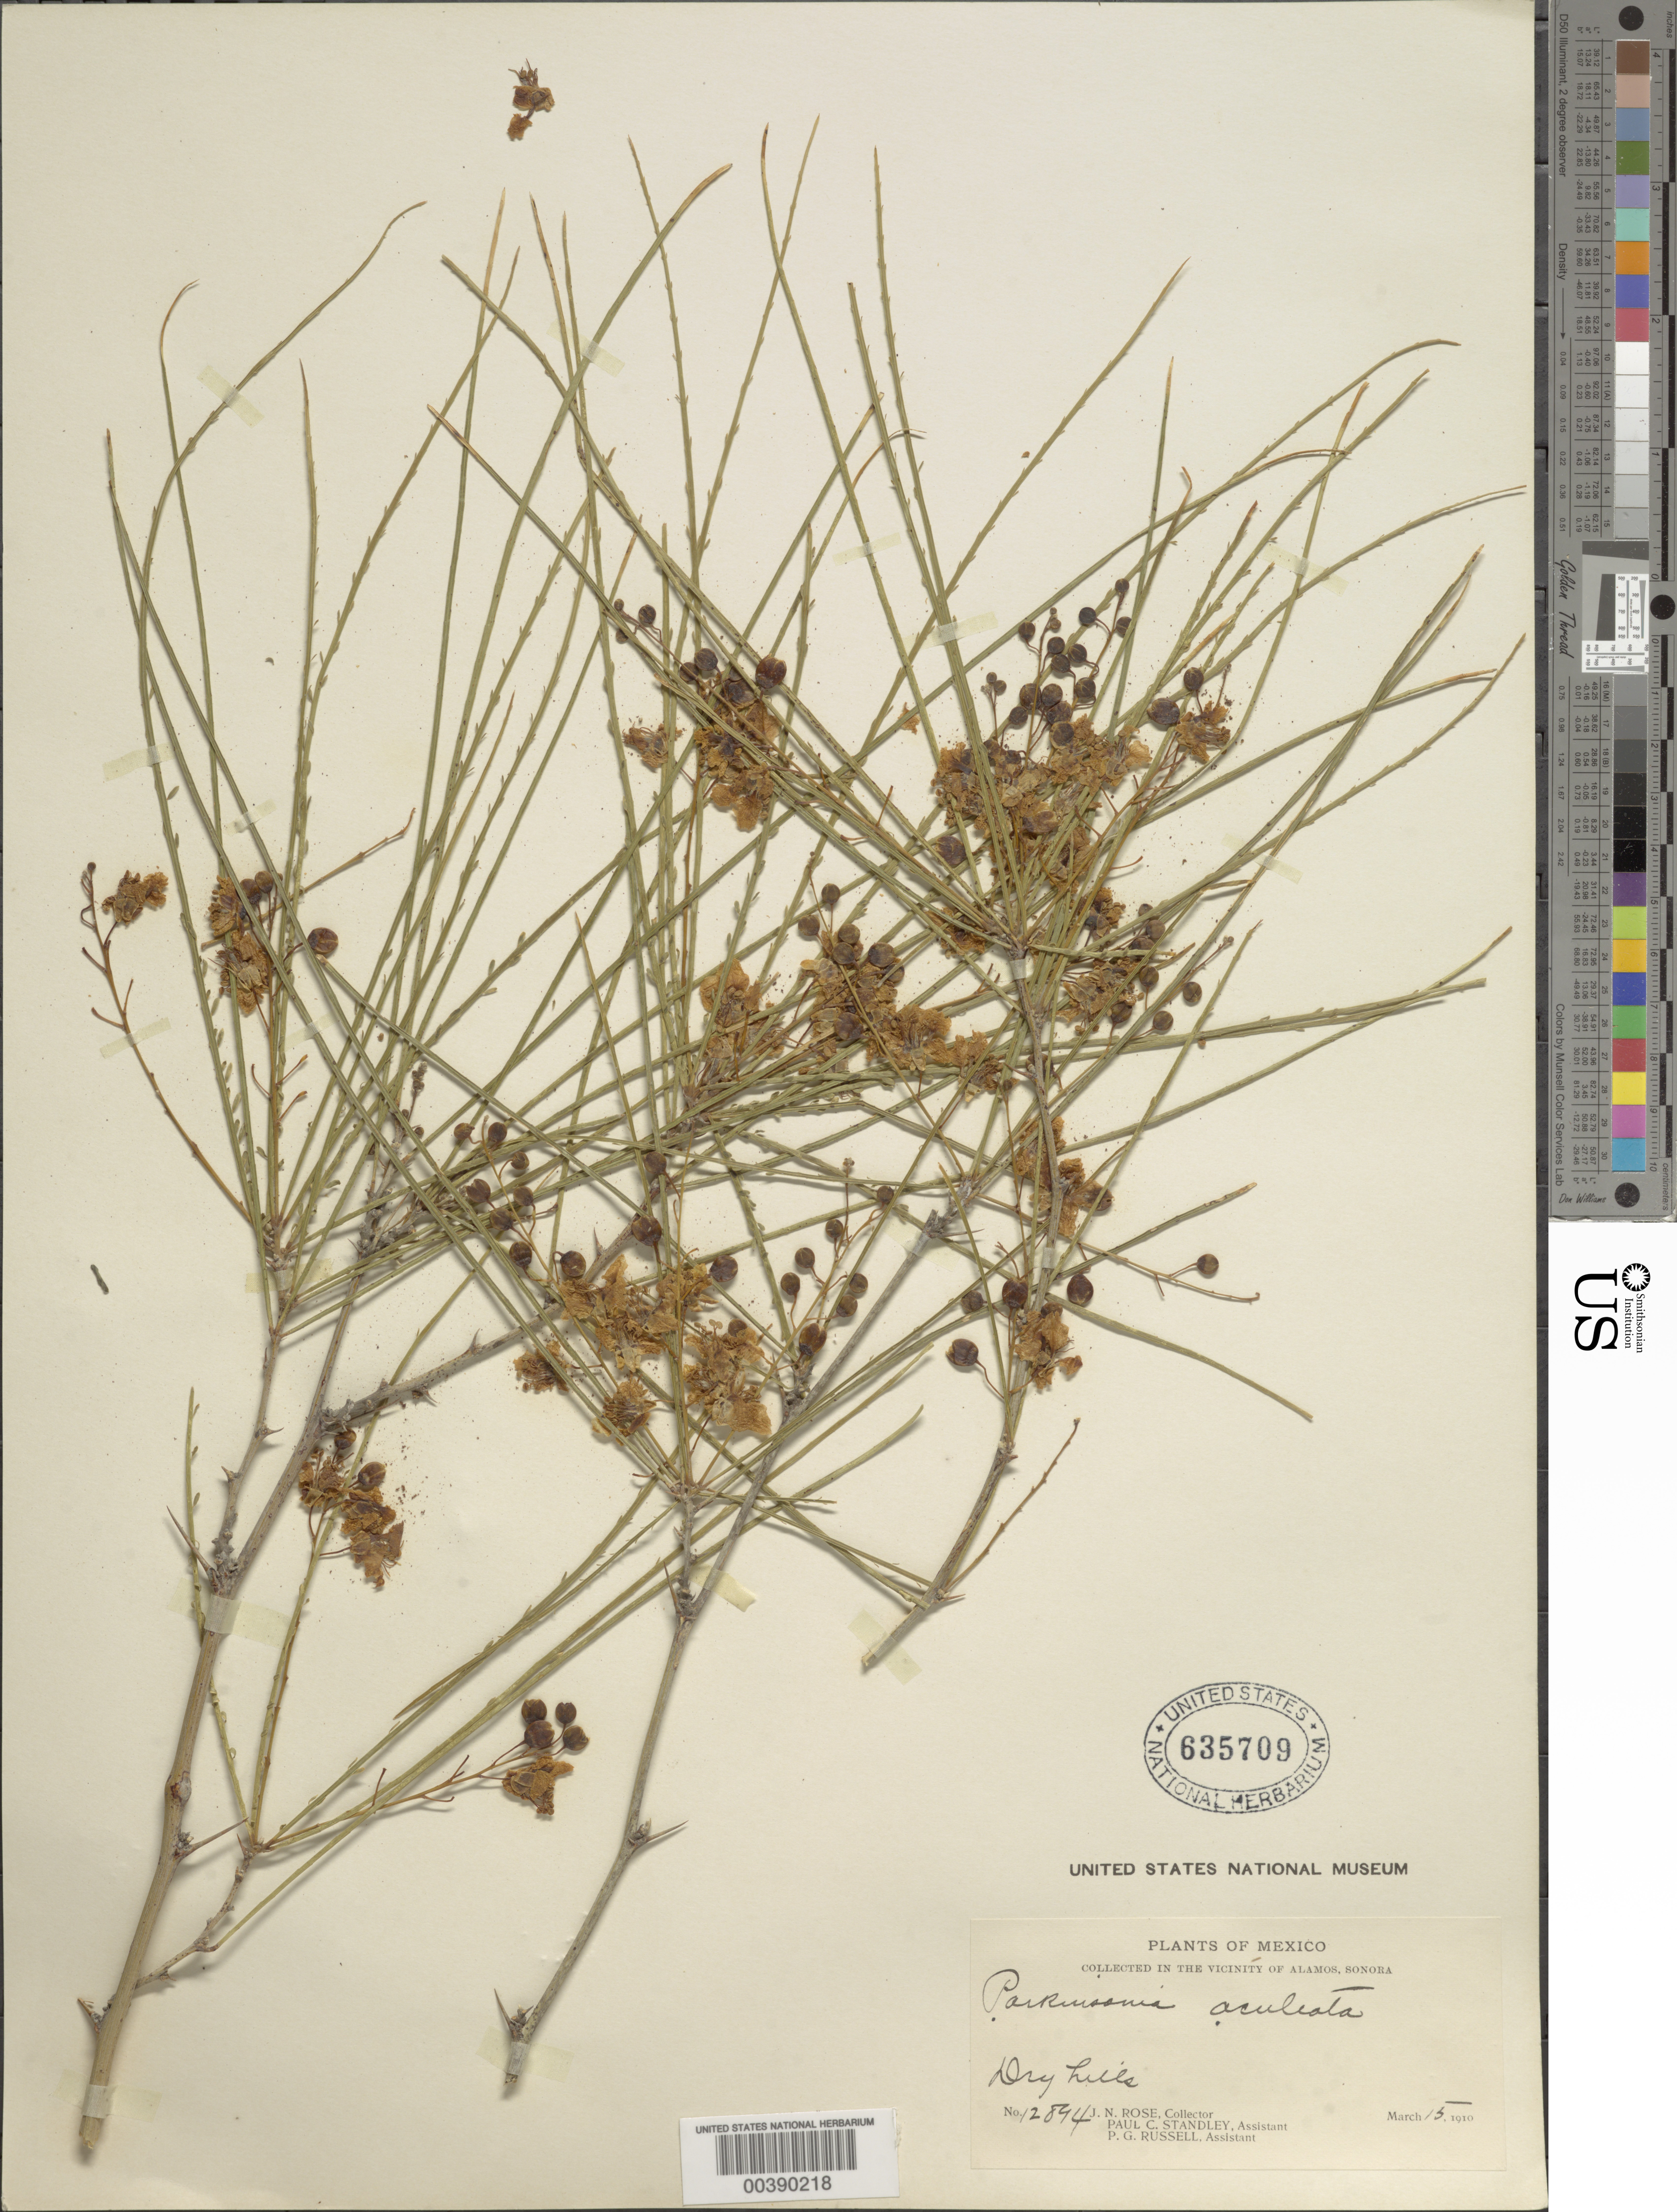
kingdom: Plantae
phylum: Tracheophyta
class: Magnoliopsida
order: Fabales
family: Fabaceae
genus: Parkinsonia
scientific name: Parkinsonia aculeata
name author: L.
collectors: J. N. Rose, P. C. Standley & P. G. Russell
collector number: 12894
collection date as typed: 15 Mar 1910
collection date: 1910-03-15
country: Mexico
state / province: Sonora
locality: Vicinity of Alamos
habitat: Dry hills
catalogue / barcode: US 635709